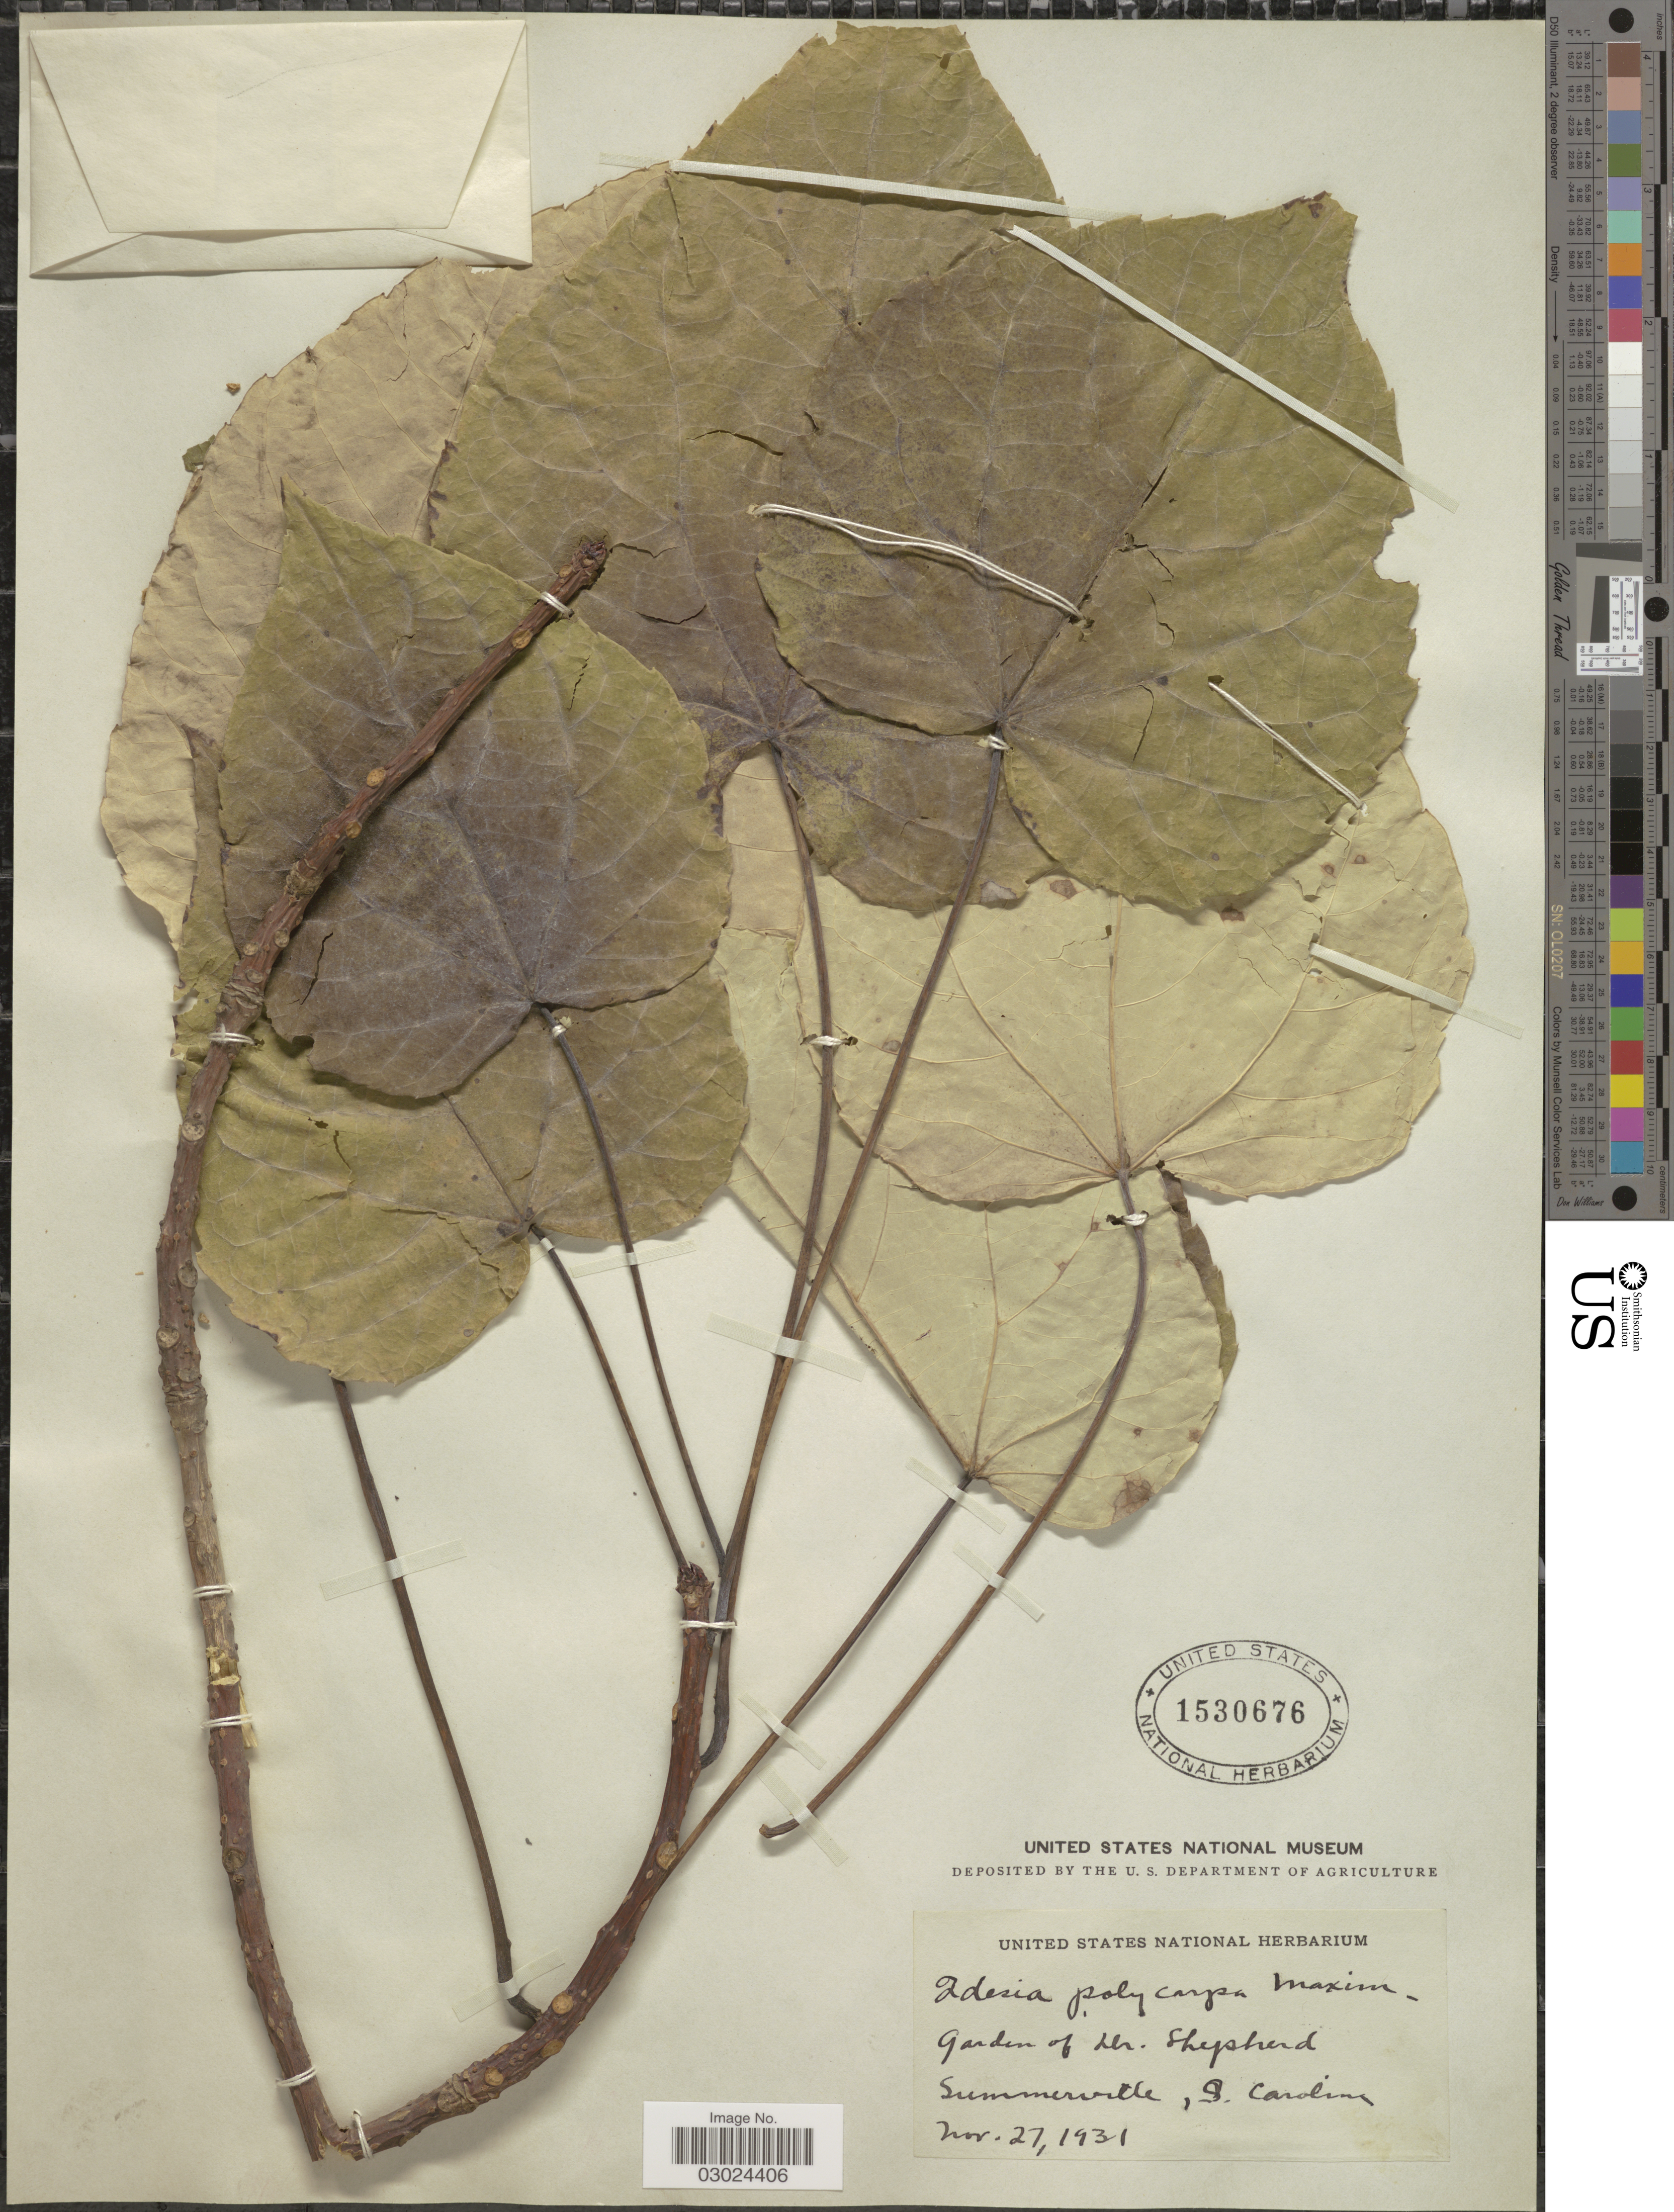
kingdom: Plantae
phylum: Tracheophyta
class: Magnoliopsida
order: Malpighiales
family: Salicaceae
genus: Idesia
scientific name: Idesia polycarpa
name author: Maxim.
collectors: Shepard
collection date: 1931-11-27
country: United States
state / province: South Carolina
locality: Summerville, S. Carolina.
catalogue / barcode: US 1530676